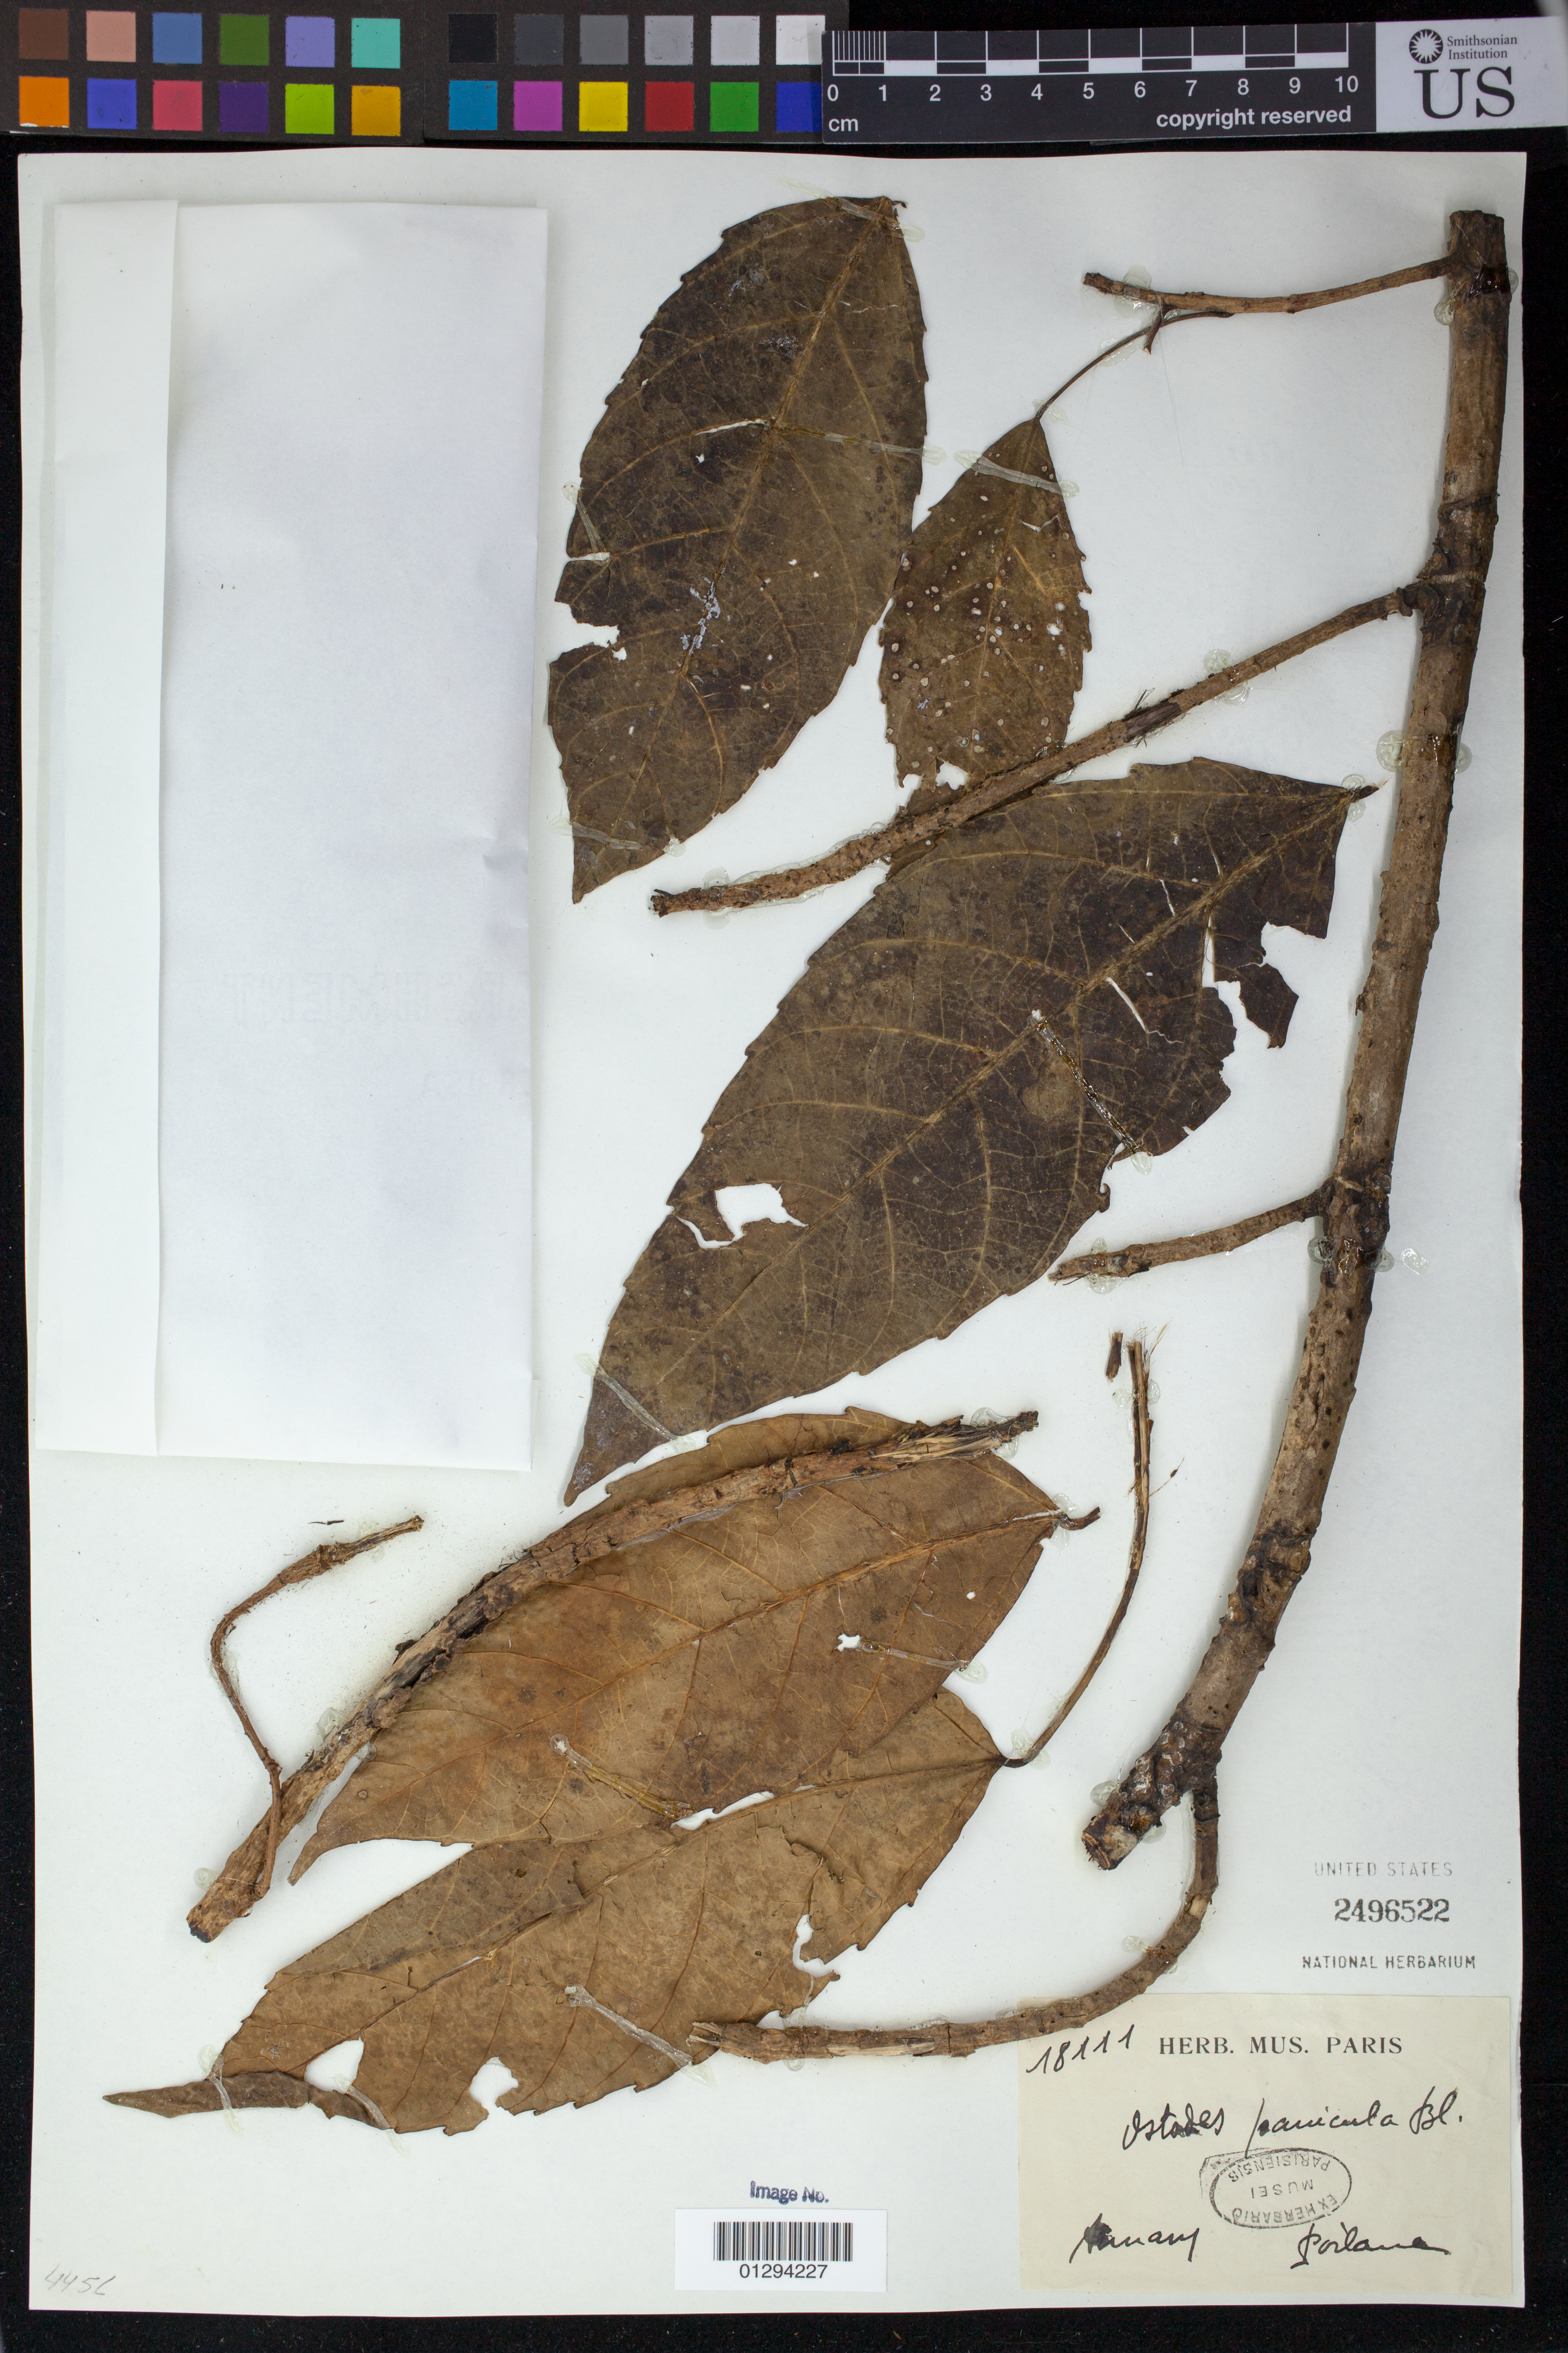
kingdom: Plantae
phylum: Tracheophyta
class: Magnoliopsida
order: Malpighiales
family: Euphorbiaceae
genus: Ostodes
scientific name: Ostodes paniculata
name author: Blume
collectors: -. Poilane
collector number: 18111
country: Vietnam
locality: Annam (Indo China)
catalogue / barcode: US 2496522